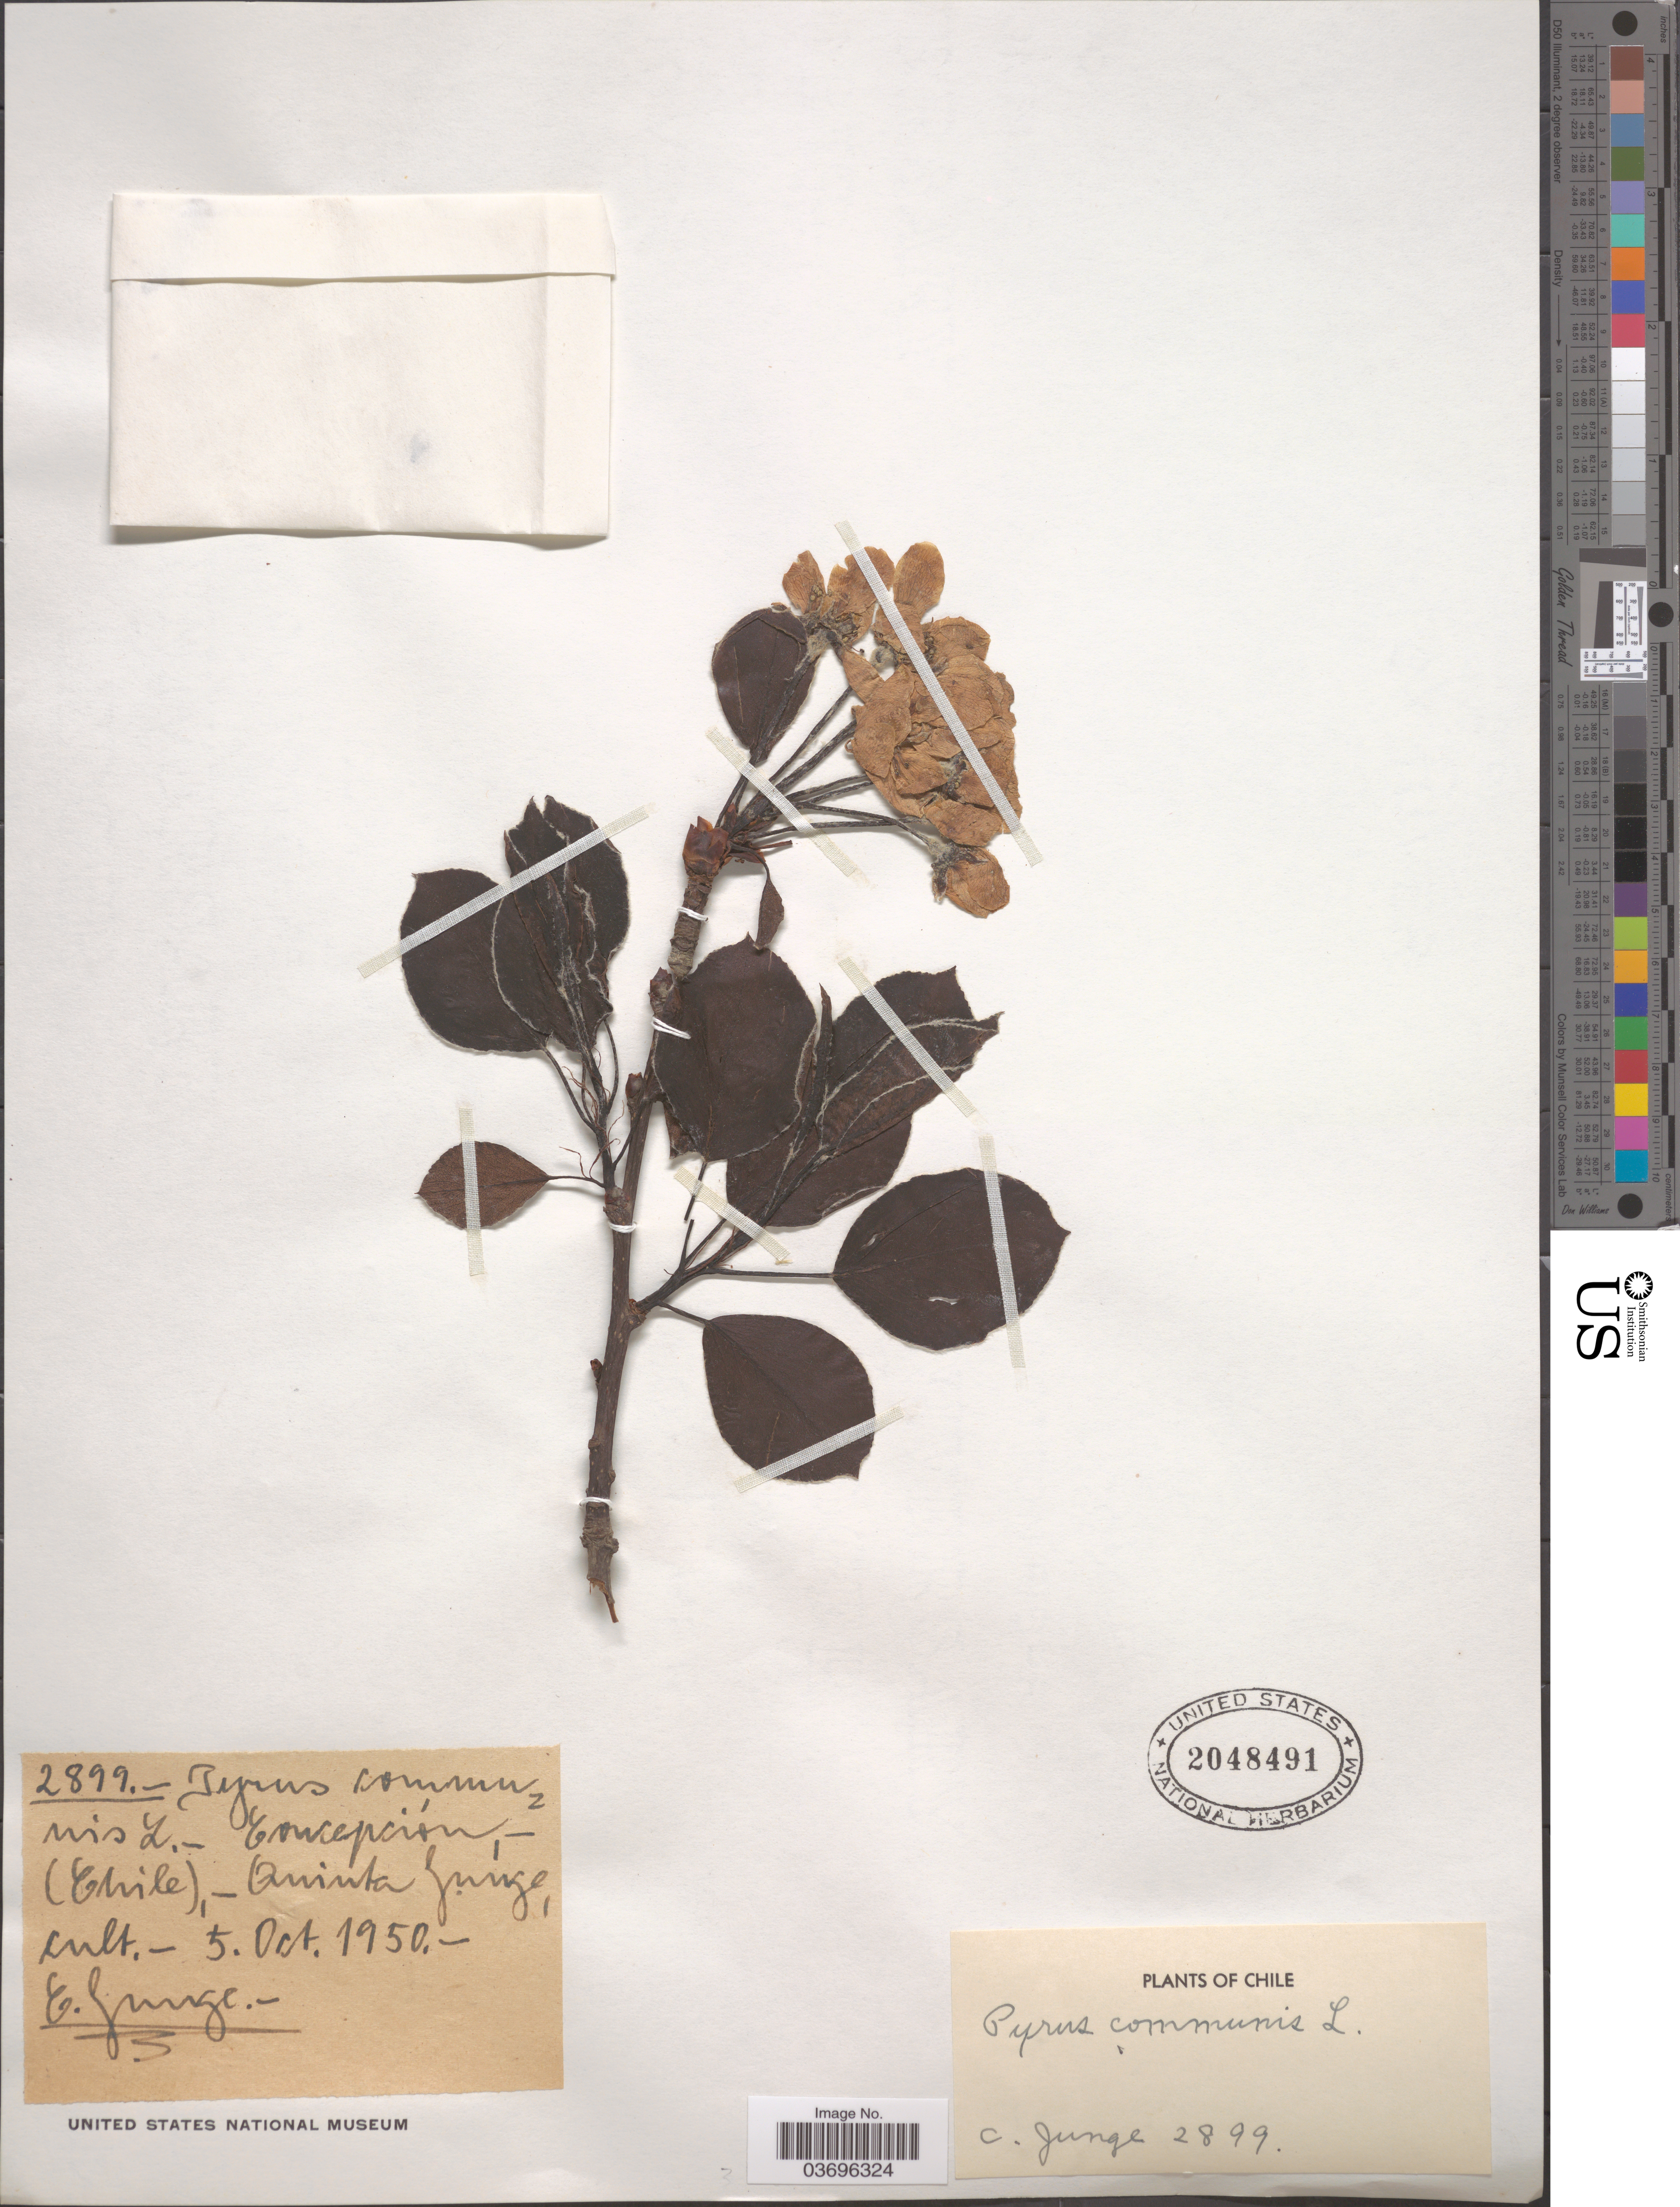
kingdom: Plantae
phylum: Tracheophyta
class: Magnoliopsida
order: Rosales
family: Rosaceae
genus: Pyrus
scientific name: Pyrus communis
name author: L.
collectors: C. Junge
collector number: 2899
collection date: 1950-10-05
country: Chile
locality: Concepción. Quinta Junge.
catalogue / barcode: US 2048491